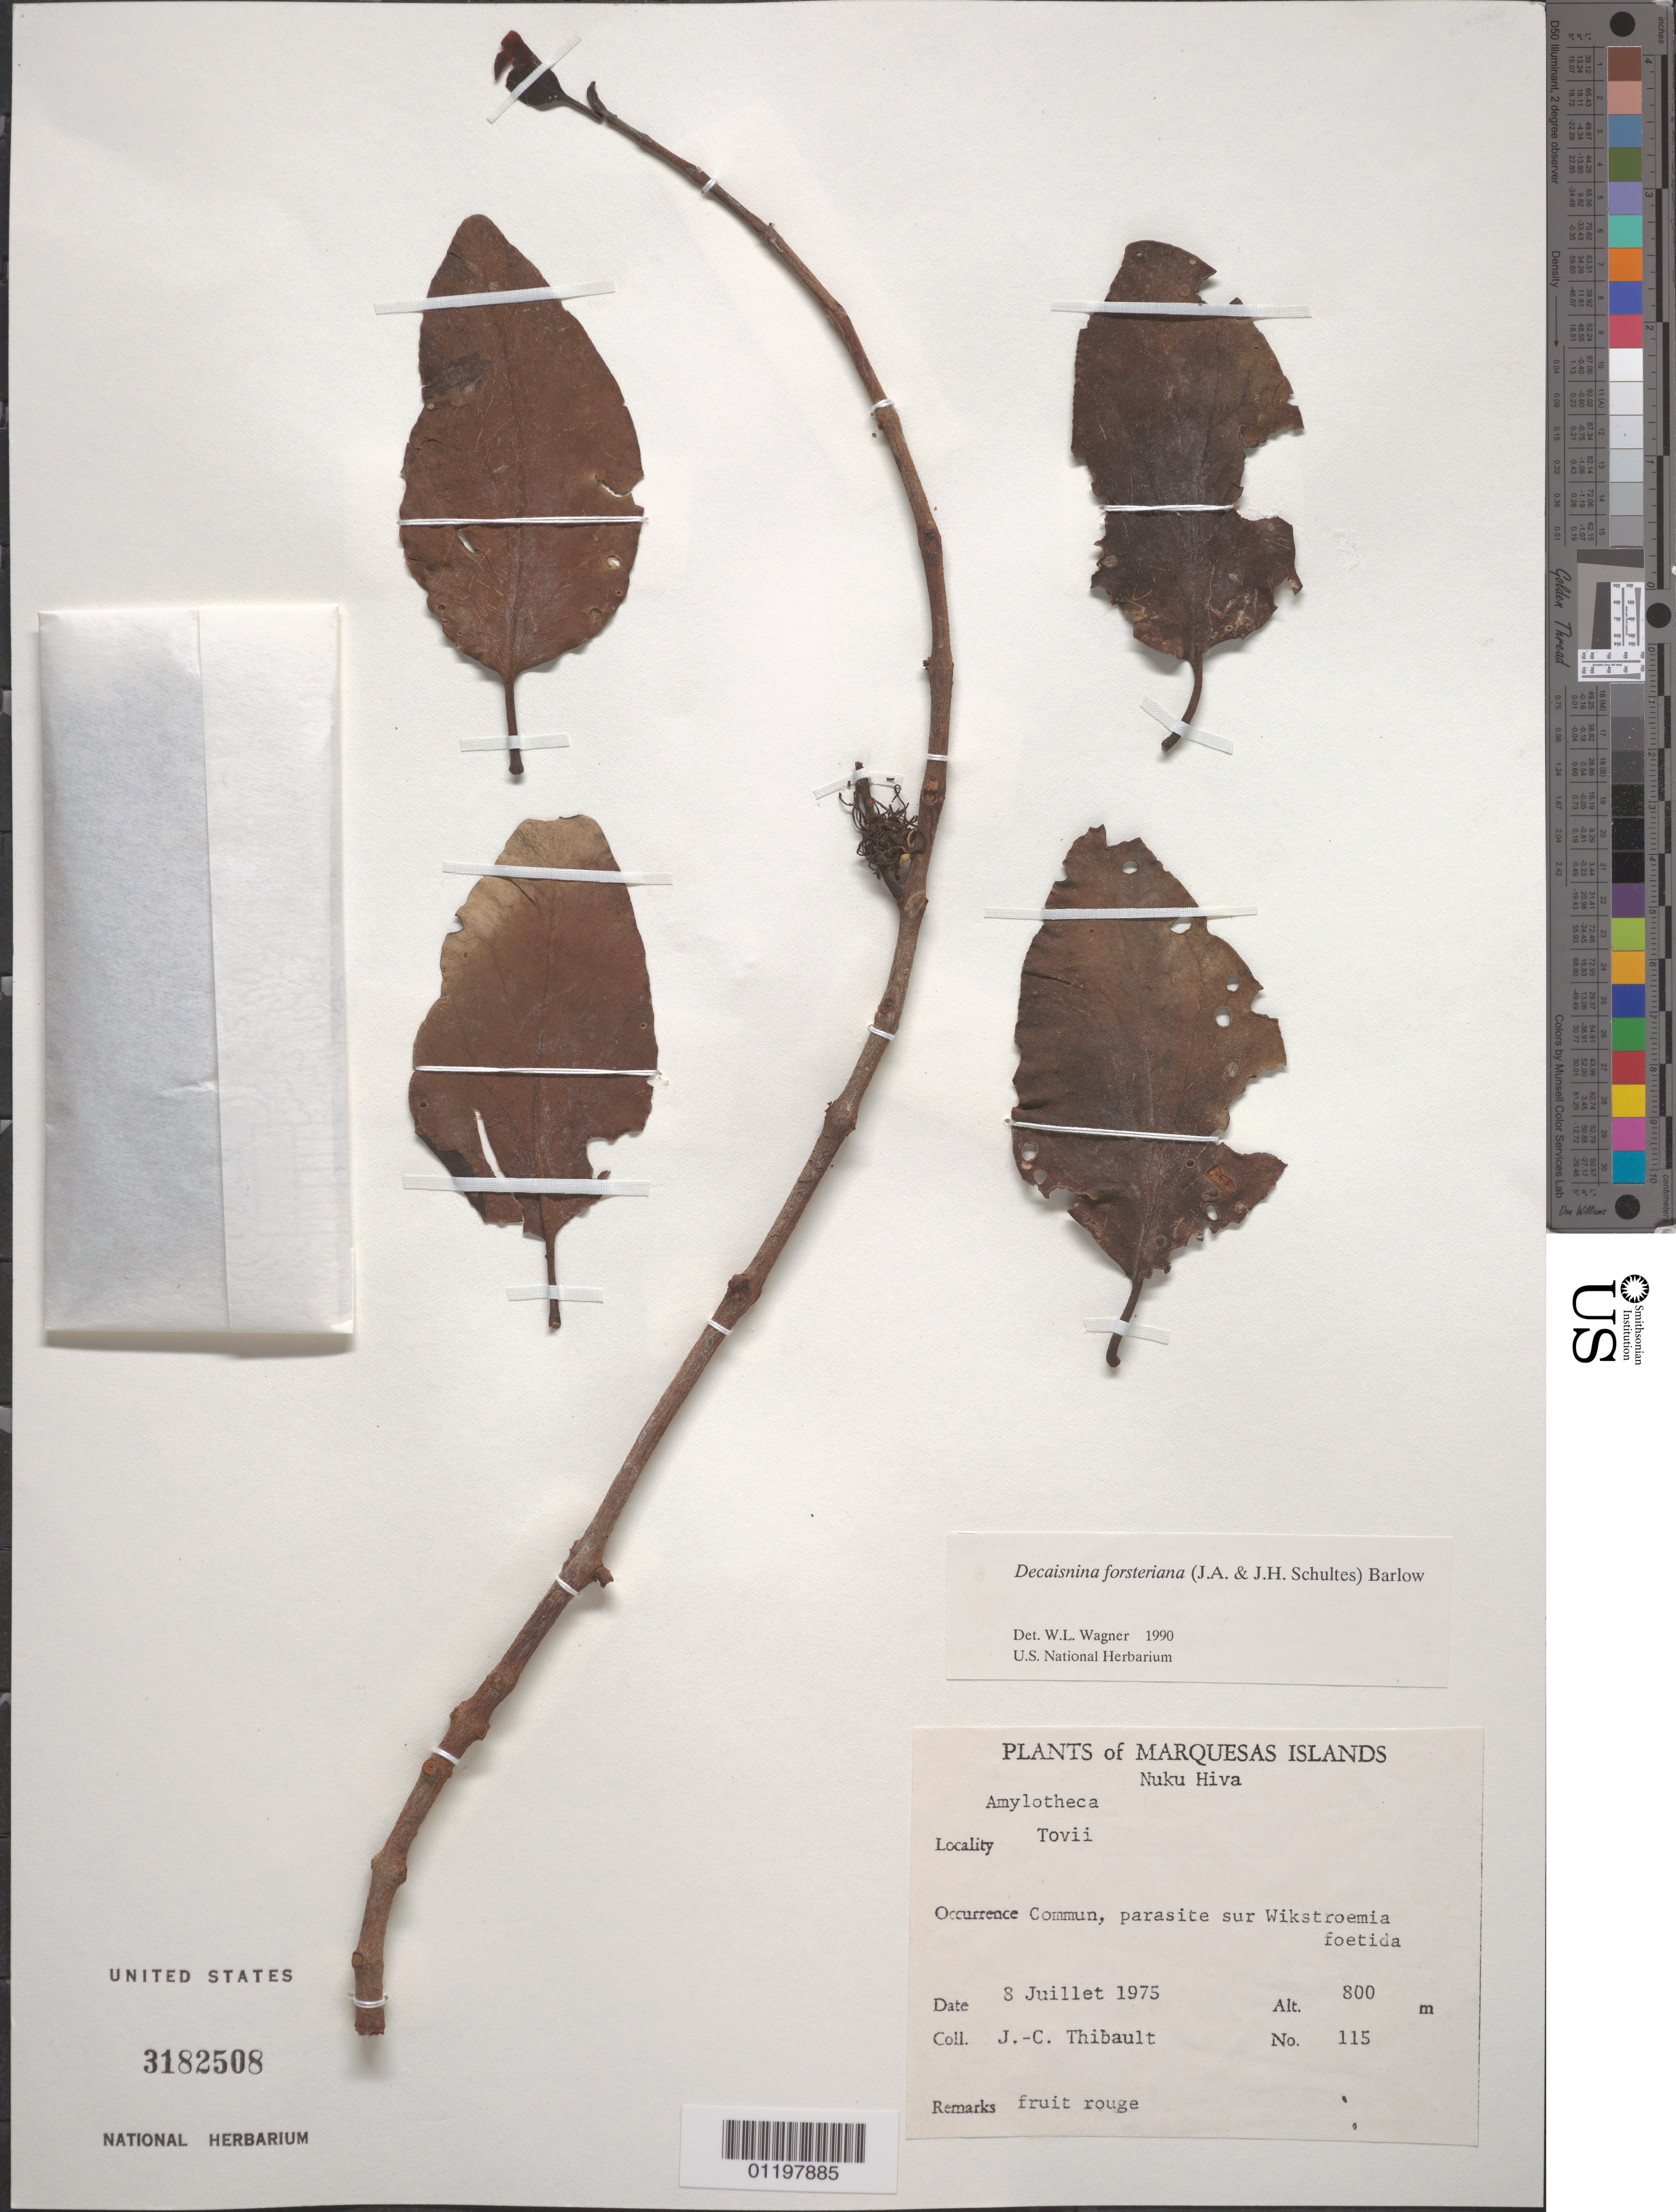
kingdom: Plantae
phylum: Tracheophyta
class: Magnoliopsida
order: Santalales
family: Loranthaceae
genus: Decaisnina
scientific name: Decaisnina forsteriana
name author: (Schult. & Schult. f.) Barlow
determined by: Wagner, W. L., (BOT), Smithsonian Institution - National Museum of Natural History (UNITED STATES)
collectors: J. Thibault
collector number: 115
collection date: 1975-07-08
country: French Polynesia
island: Nuku Hiva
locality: Toovii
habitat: Parasite sur Wikstroemia foetida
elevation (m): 800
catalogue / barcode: US 3182508